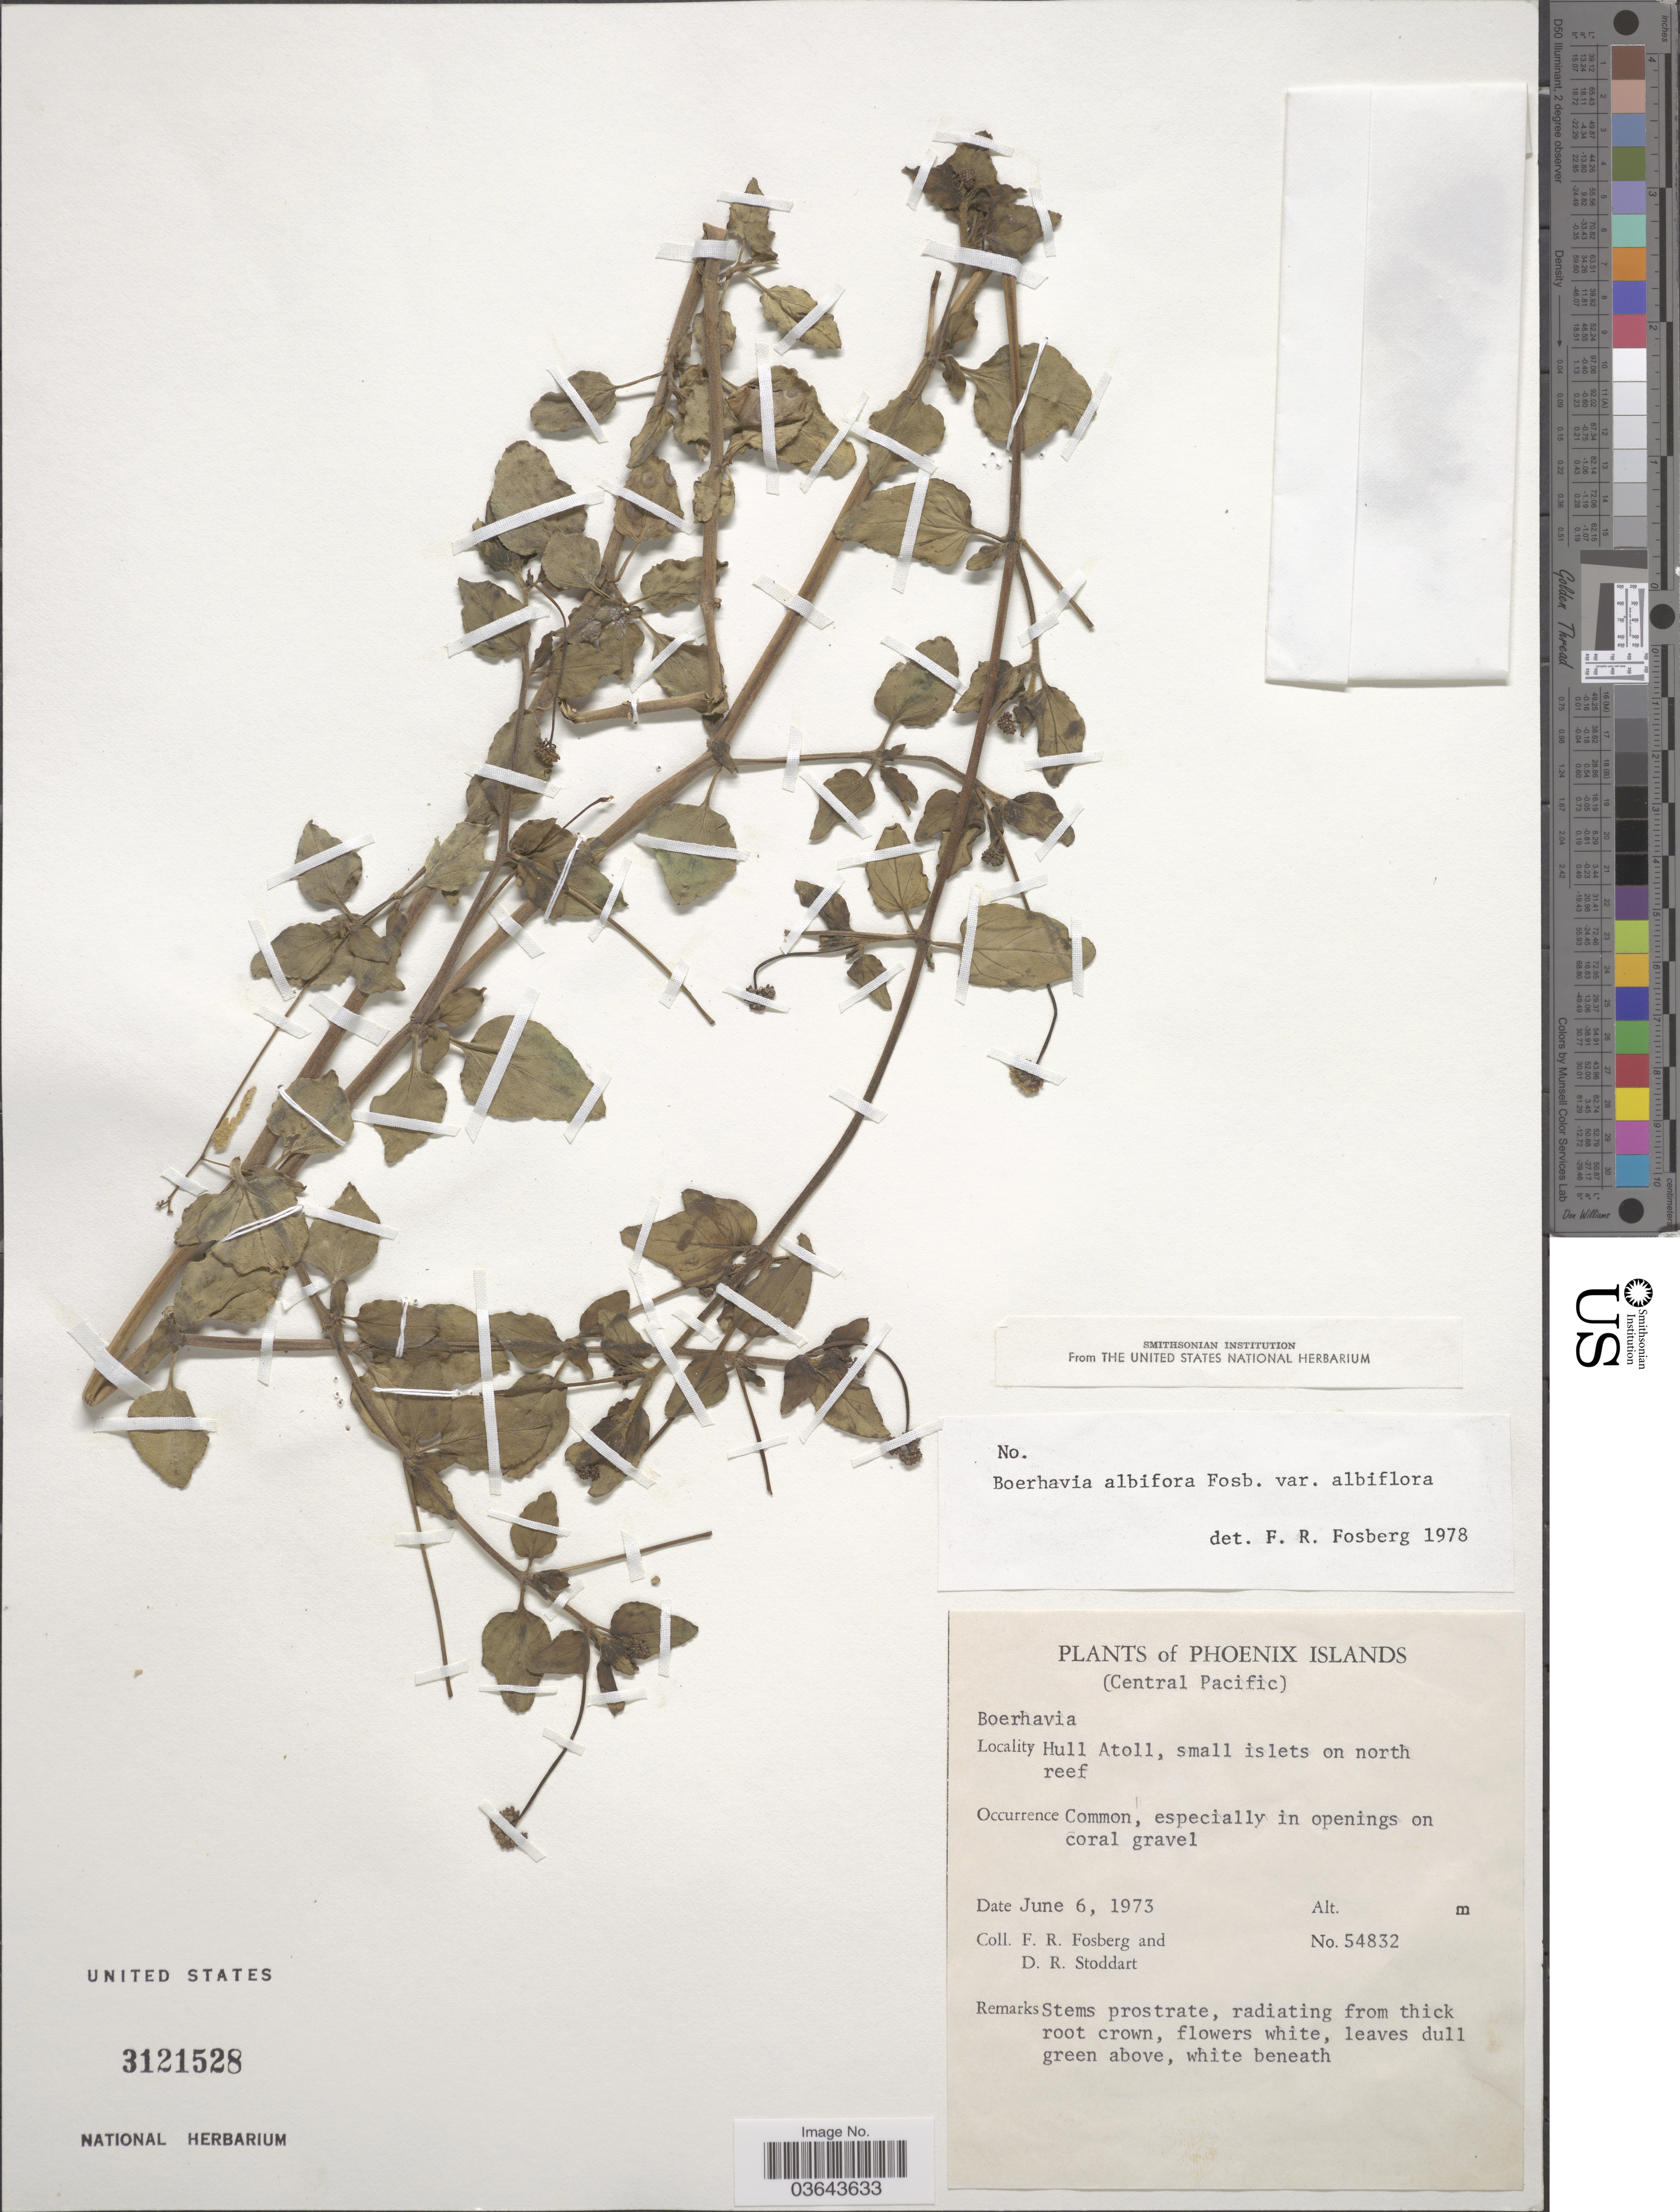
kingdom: Plantae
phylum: Tracheophyta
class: Magnoliopsida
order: Caryophyllales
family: Nyctaginaceae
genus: Boerhavia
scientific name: Boerhavia albiflora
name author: Fosberg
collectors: F. R. Fosberg & D. R. Stoddart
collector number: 54832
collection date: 1973-06-06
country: Kiribati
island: Orona [Hull] Atoll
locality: Phoenix Islands (Central Pacific). Hull Atoll, small islets on north reef.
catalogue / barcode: US 3121528